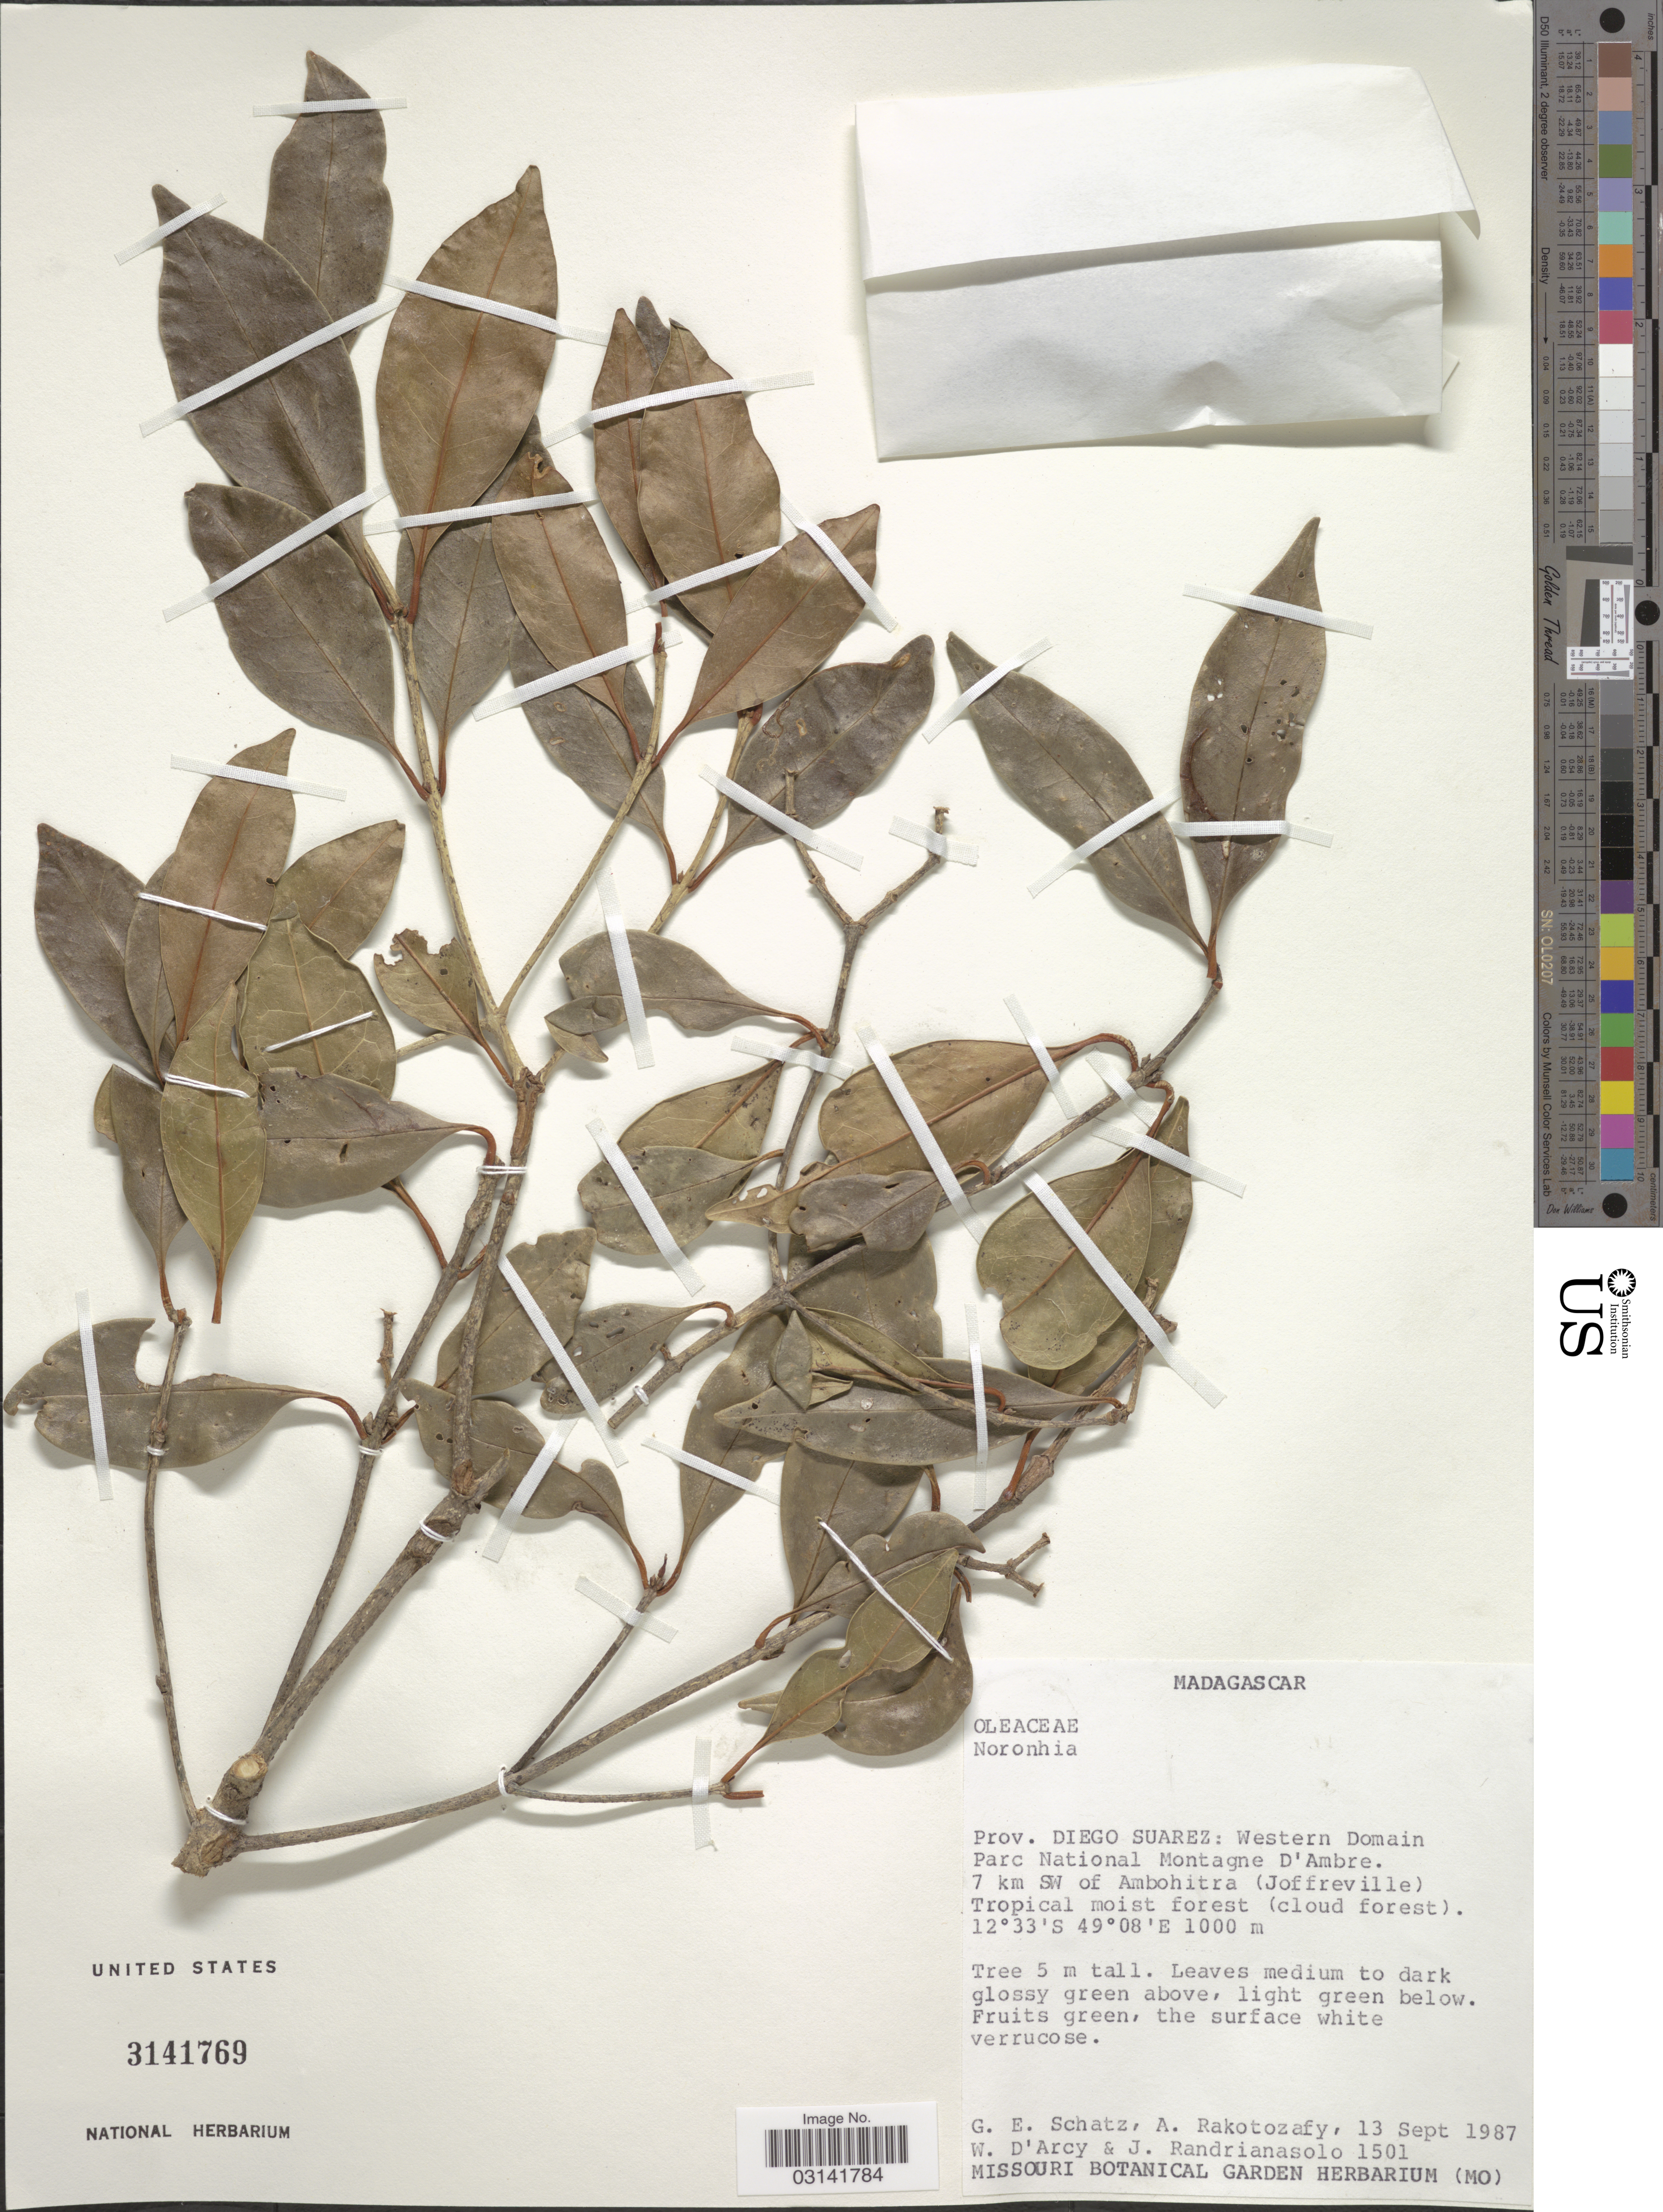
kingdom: Plantae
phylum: Tracheophyta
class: Magnoliopsida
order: Lamiales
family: Oleaceae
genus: Noronhia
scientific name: Noronhia sp.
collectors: G. Schatz, A. Rakotozafy, W. G. D'Arcy & J. Randrianasolo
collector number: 1501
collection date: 1987-09-13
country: Madagascar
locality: Prov. Diego Suarez: Western Domain, Parc National Montagne D'Ambre. 7 km SW of Ambohitra (Joffreville), Tropical moist forest (cloud forest).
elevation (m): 1000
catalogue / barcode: US 3141769